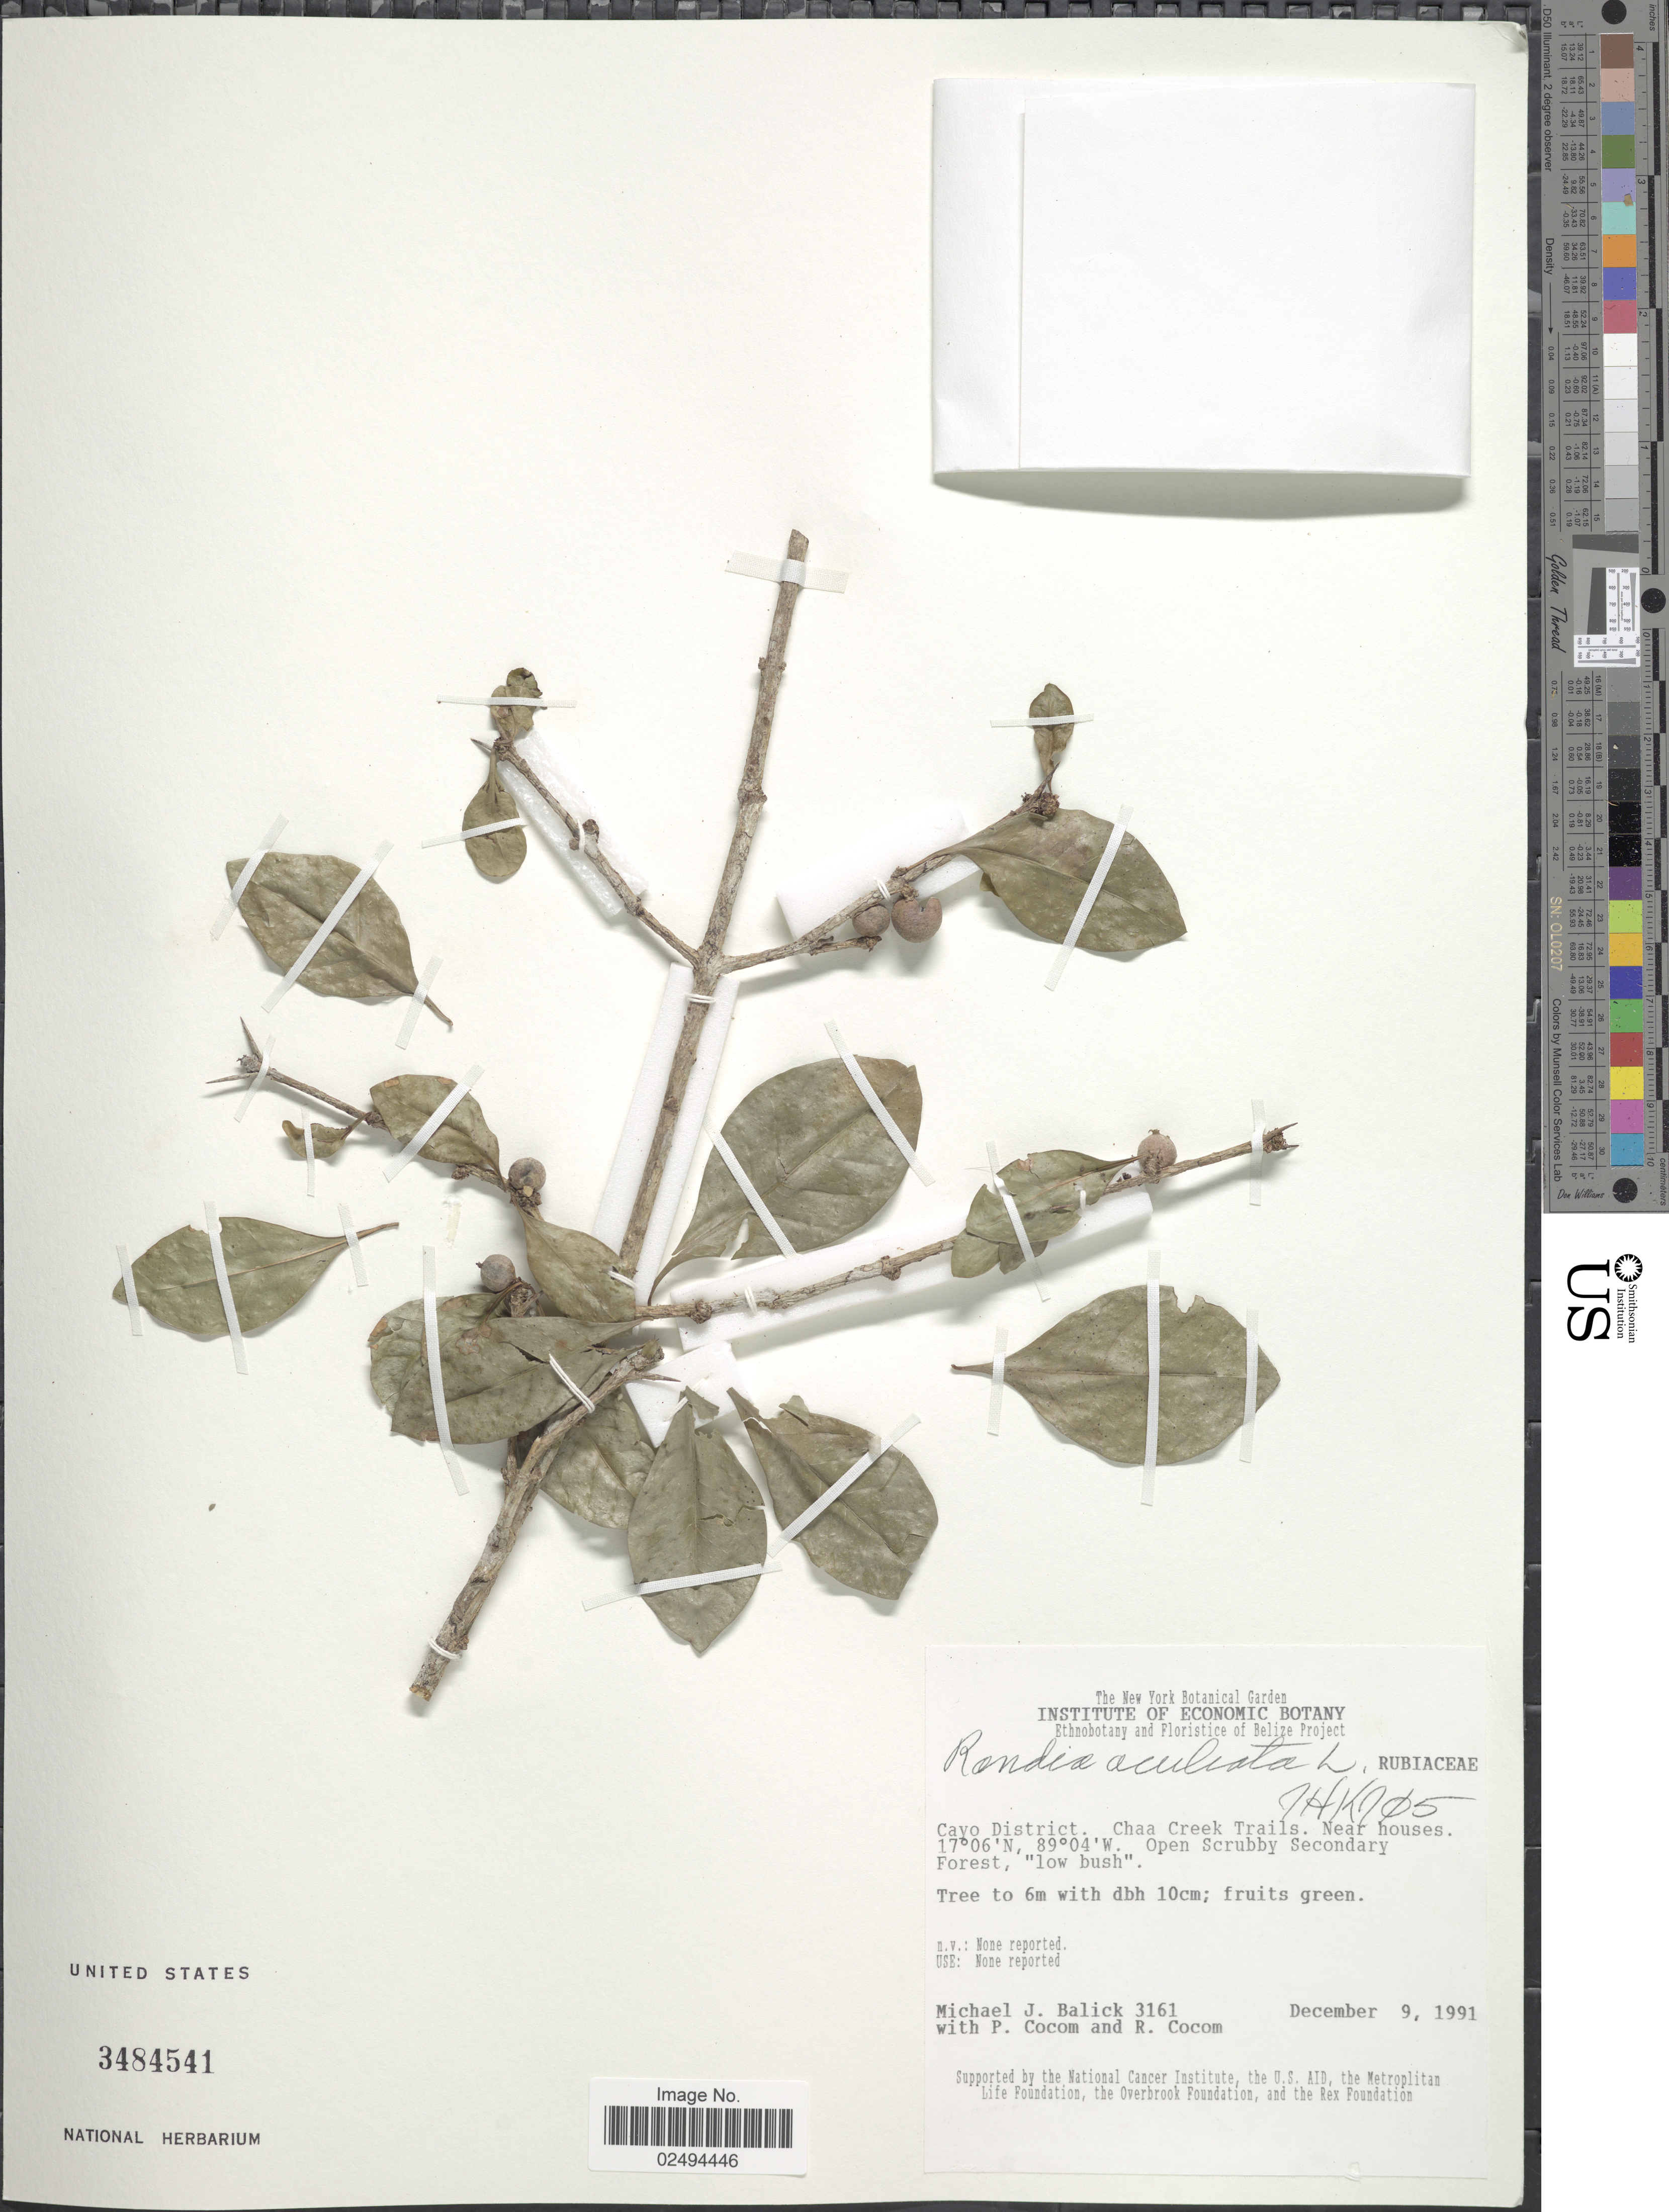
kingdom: Plantae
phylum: Tracheophyta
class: Magnoliopsida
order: Gentianales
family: Rubiaceae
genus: Randia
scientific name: Randia aculeata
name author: L.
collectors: M. J. Balick, P. Cocom & R. Cocom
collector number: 3161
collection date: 1991-12-09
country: Belize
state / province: Cayo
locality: Cayo District. Chaa Creek Trails. Near houses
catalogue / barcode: US 3484541